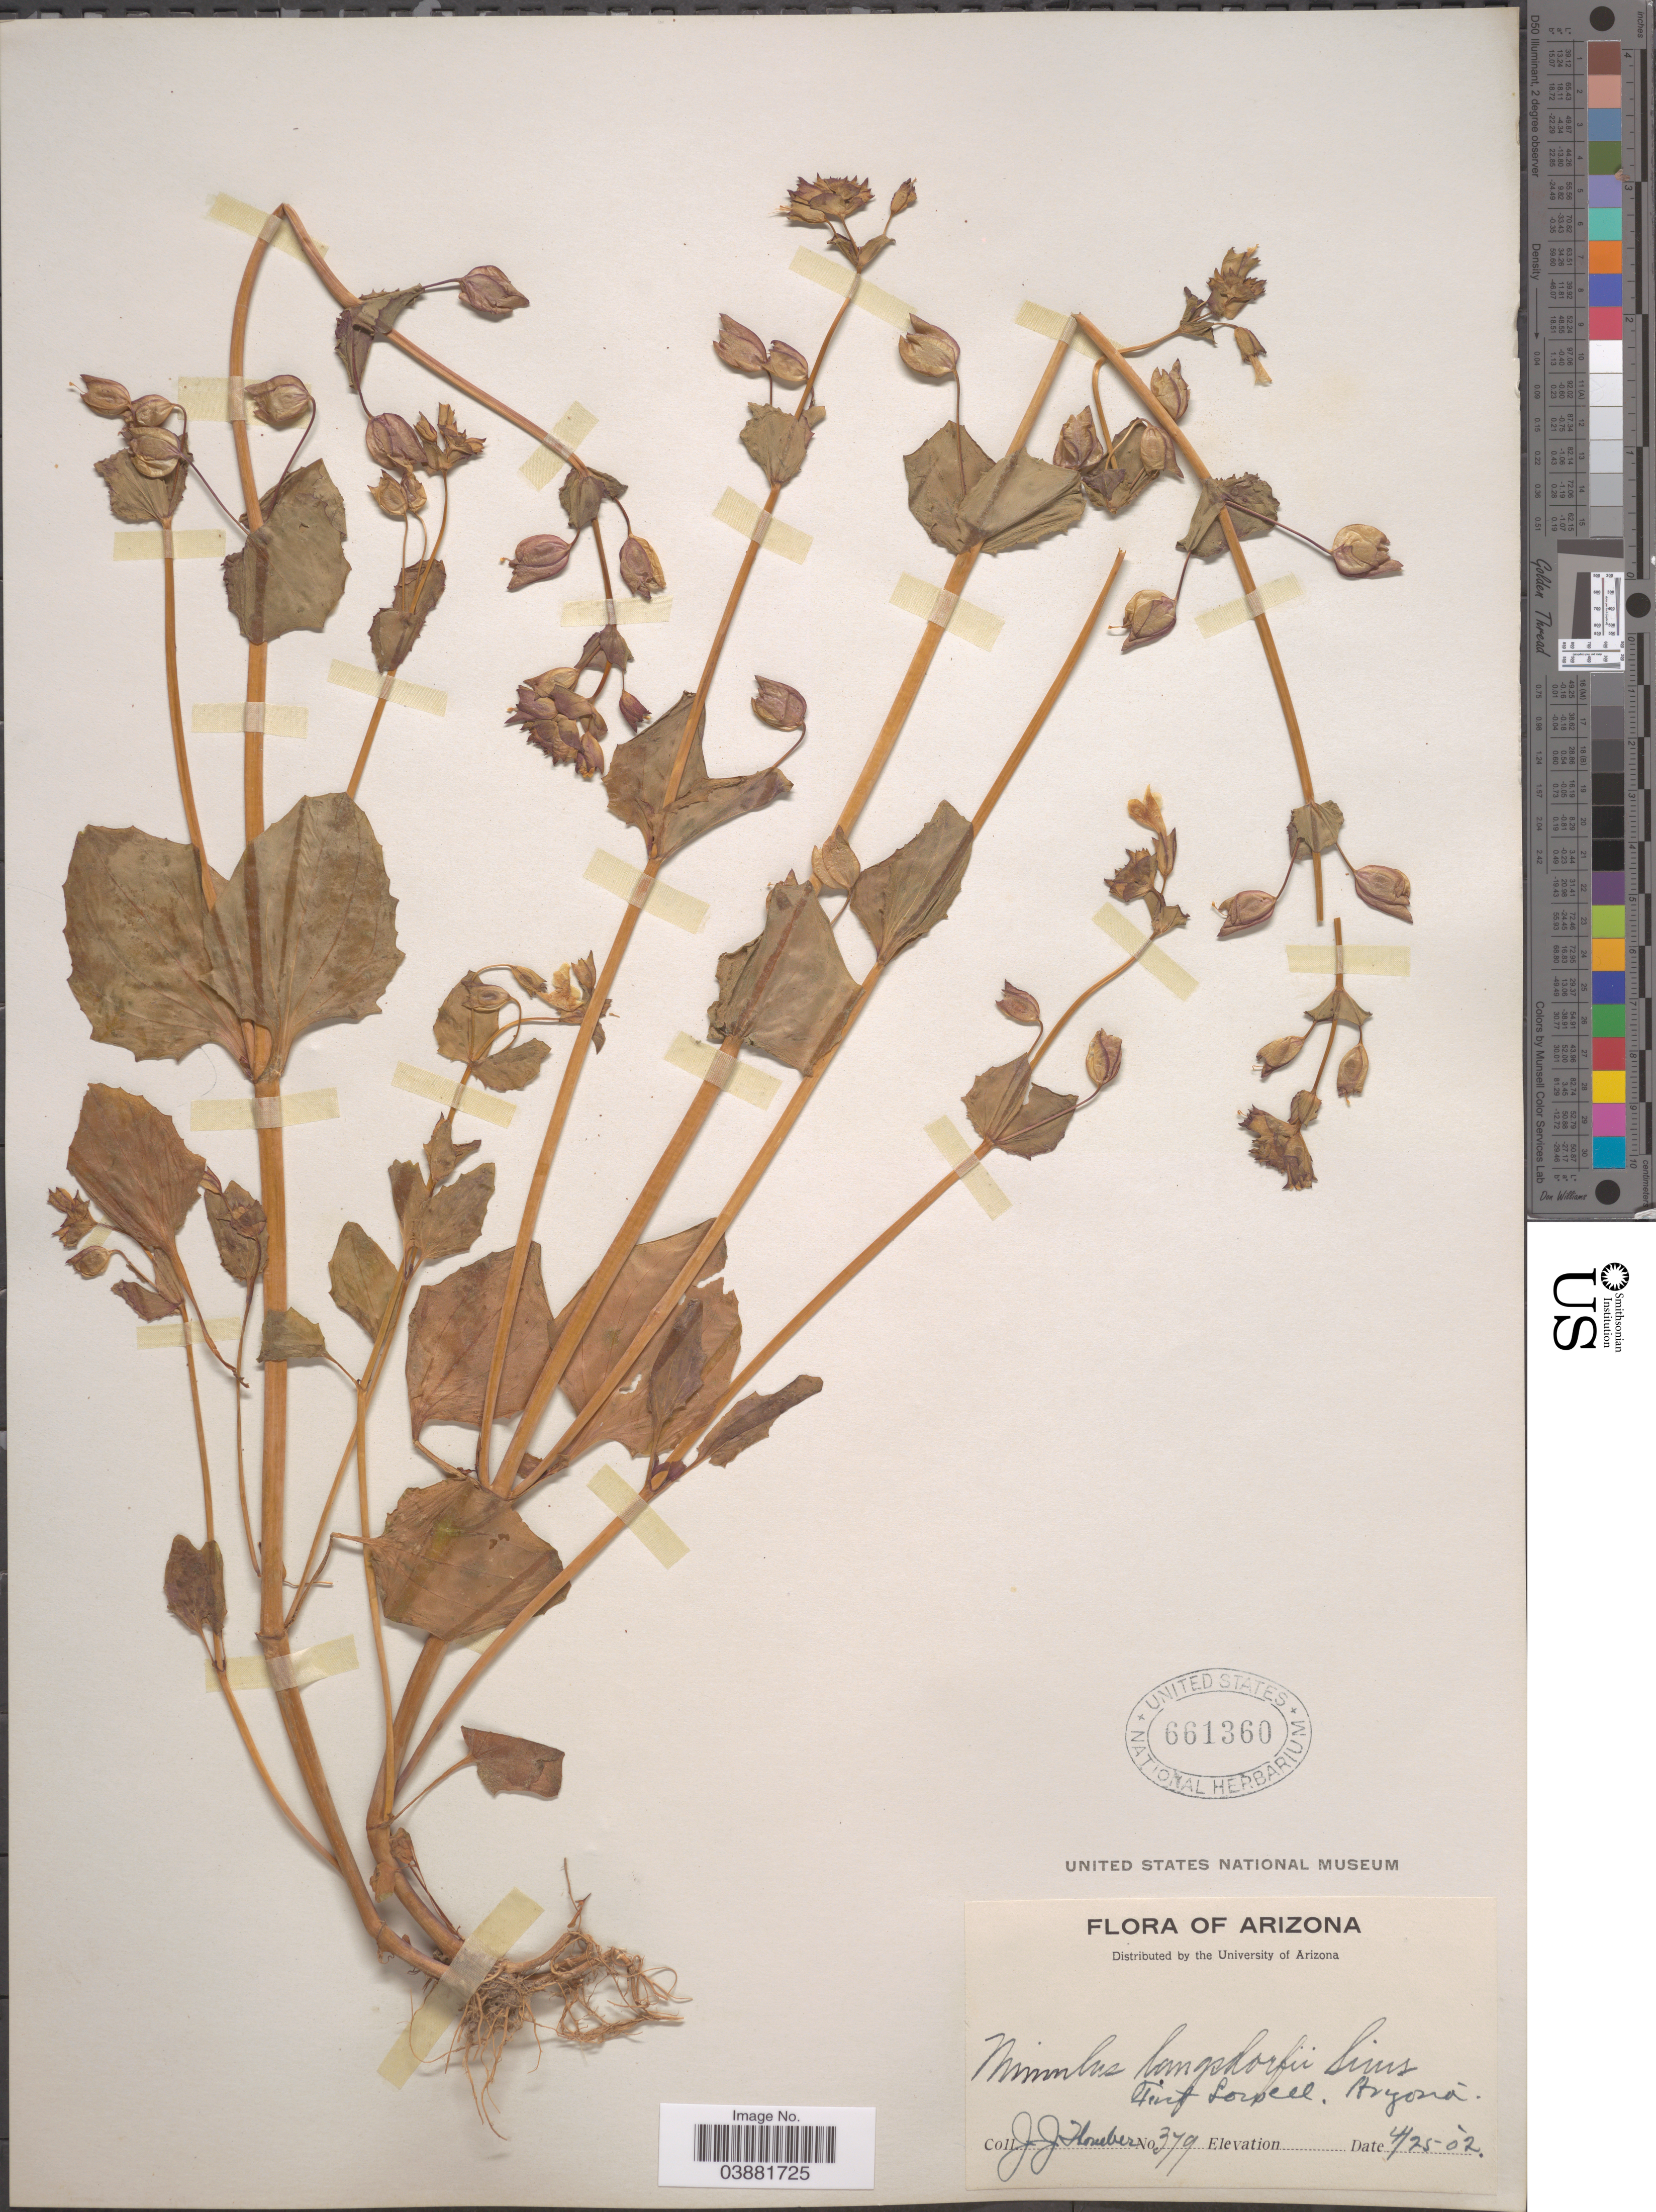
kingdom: Plantae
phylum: Tracheophyta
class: Magnoliopsida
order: Lamiales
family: Phrymaceae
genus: Mimulus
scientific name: Mimulus guttatus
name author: DC.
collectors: J. Thornber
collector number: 379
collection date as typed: Transcribed d/m/y: 25/4/2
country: United States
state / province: Arizona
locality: First Lowell.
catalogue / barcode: US 661360